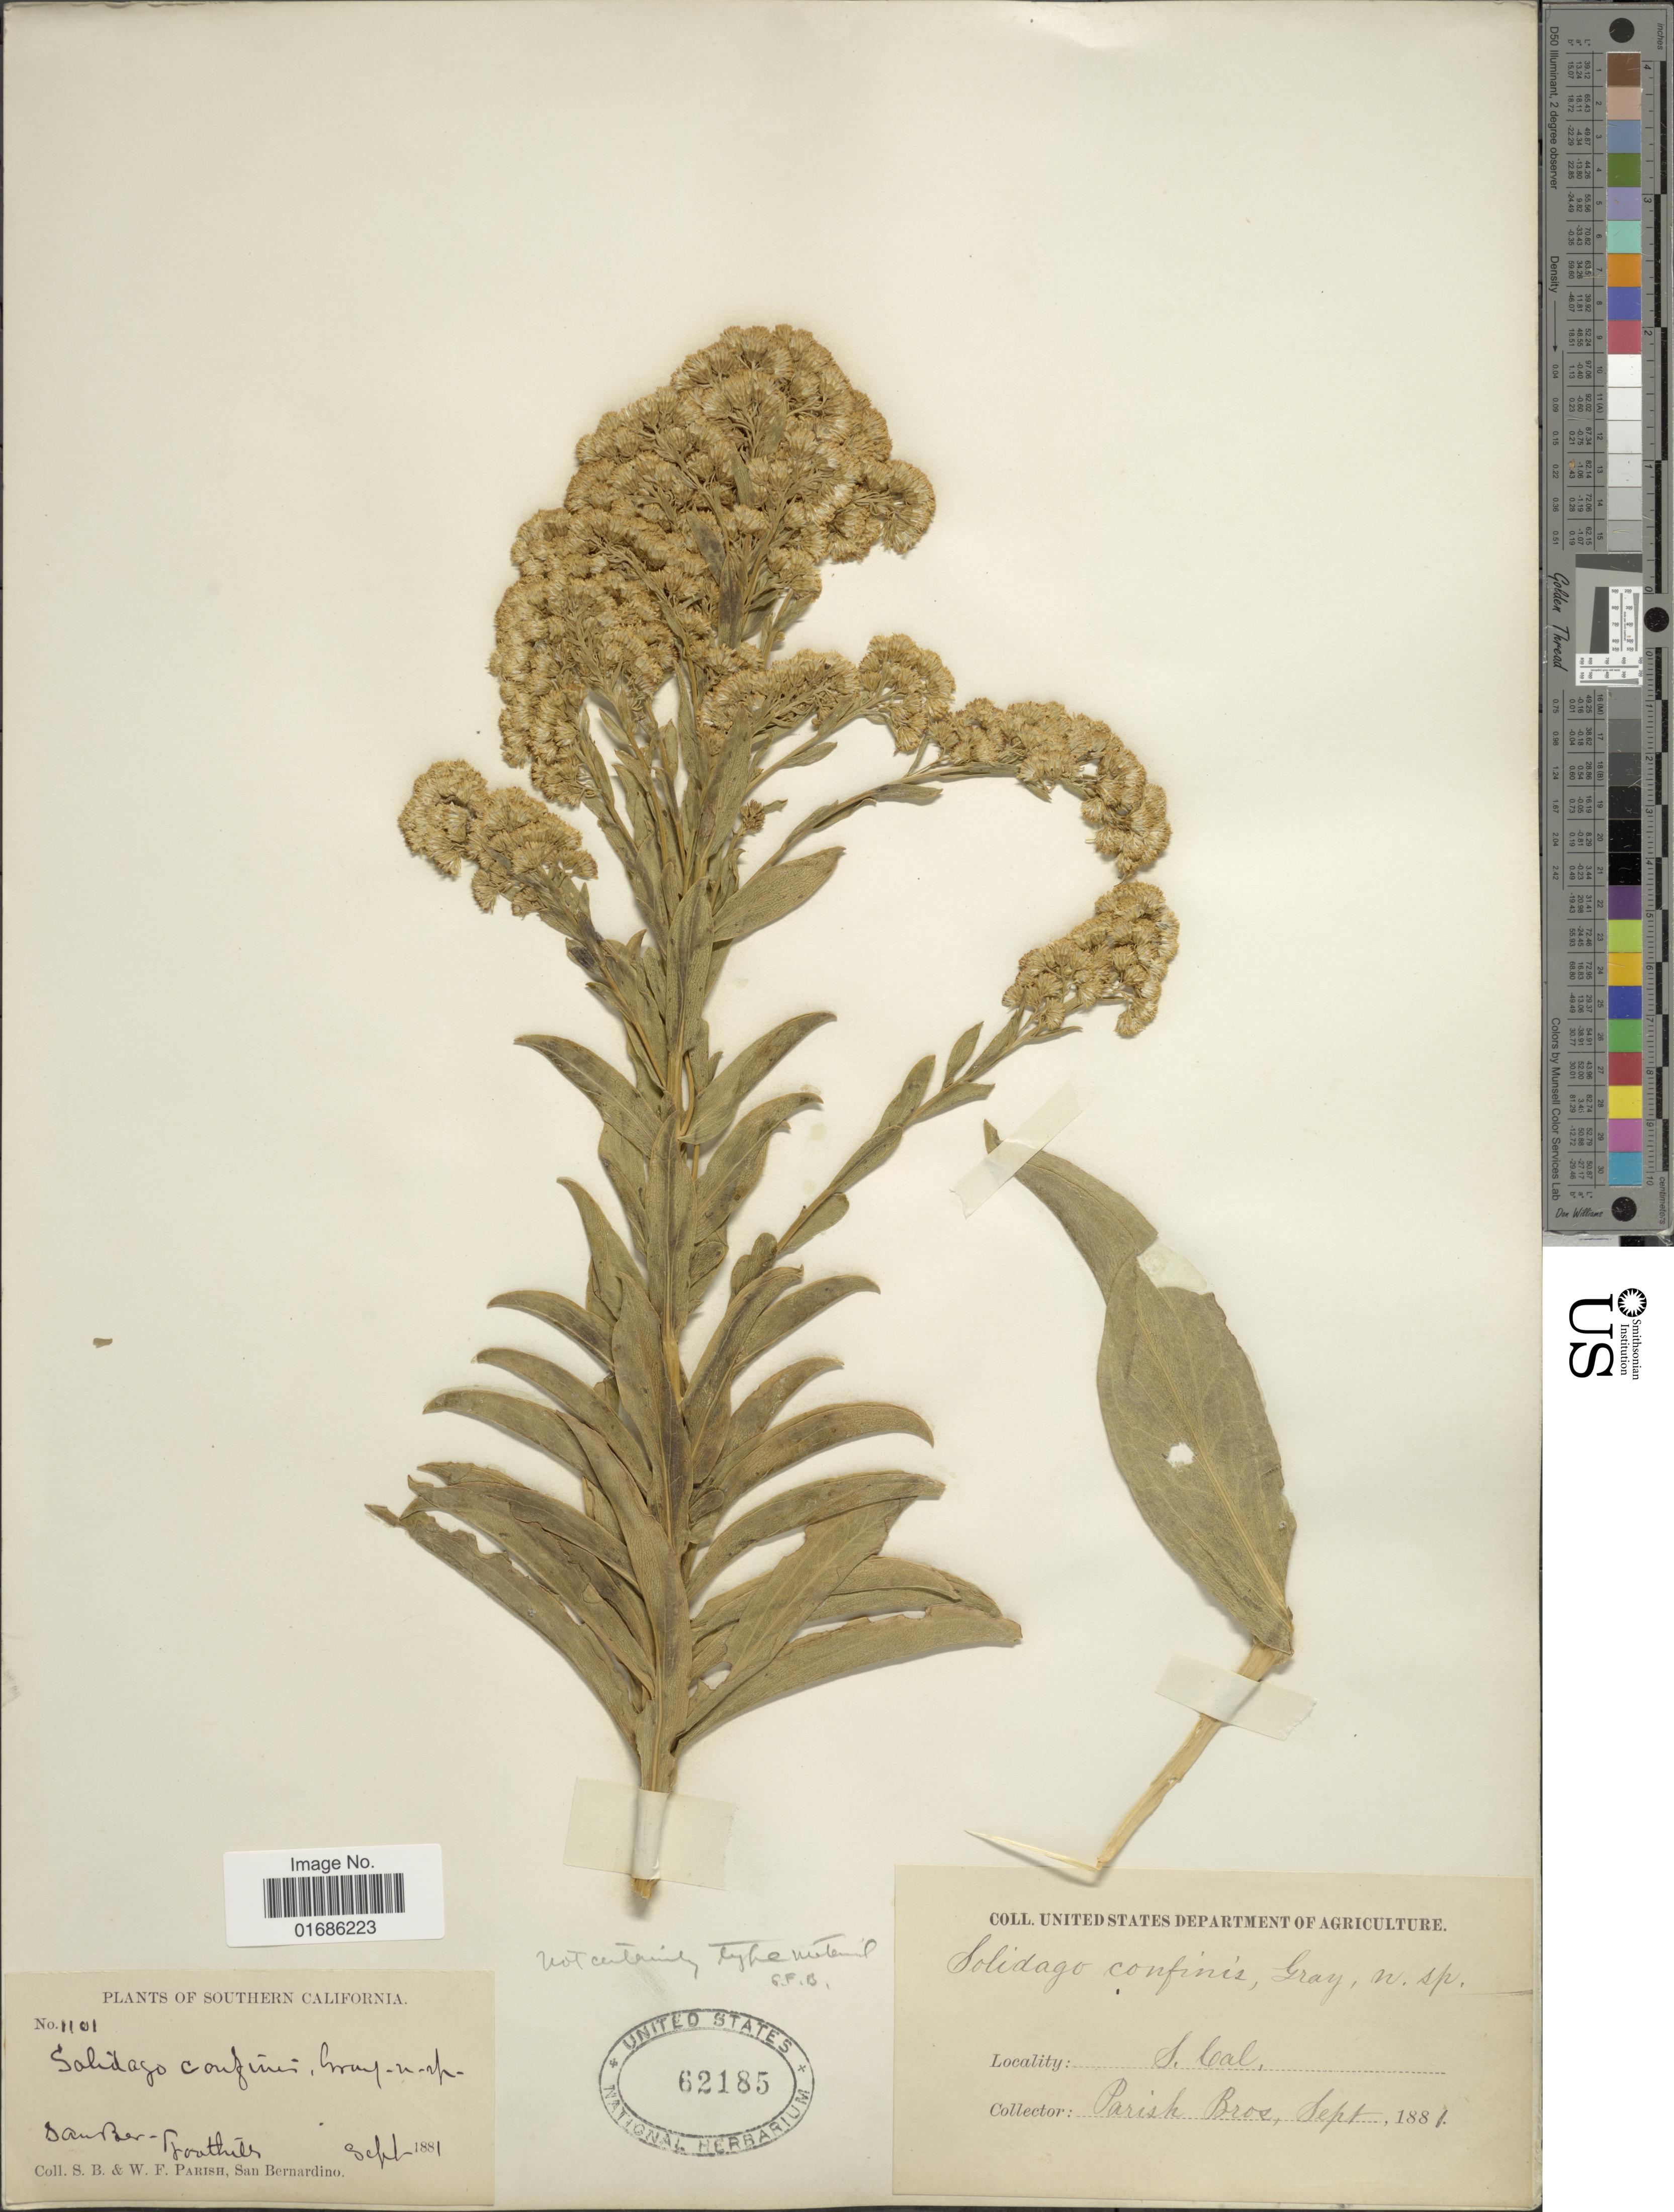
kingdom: Plantae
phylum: Tracheophyta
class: Magnoliopsida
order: Asterales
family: Asteraceae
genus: Solidago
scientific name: Solidago confinis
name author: A. Gray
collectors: S. B. Parish & W. F. Parish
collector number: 1101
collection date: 1881-09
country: United States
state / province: California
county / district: San Bernardino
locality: Southern California, San Bern. Foothills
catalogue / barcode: US 62185